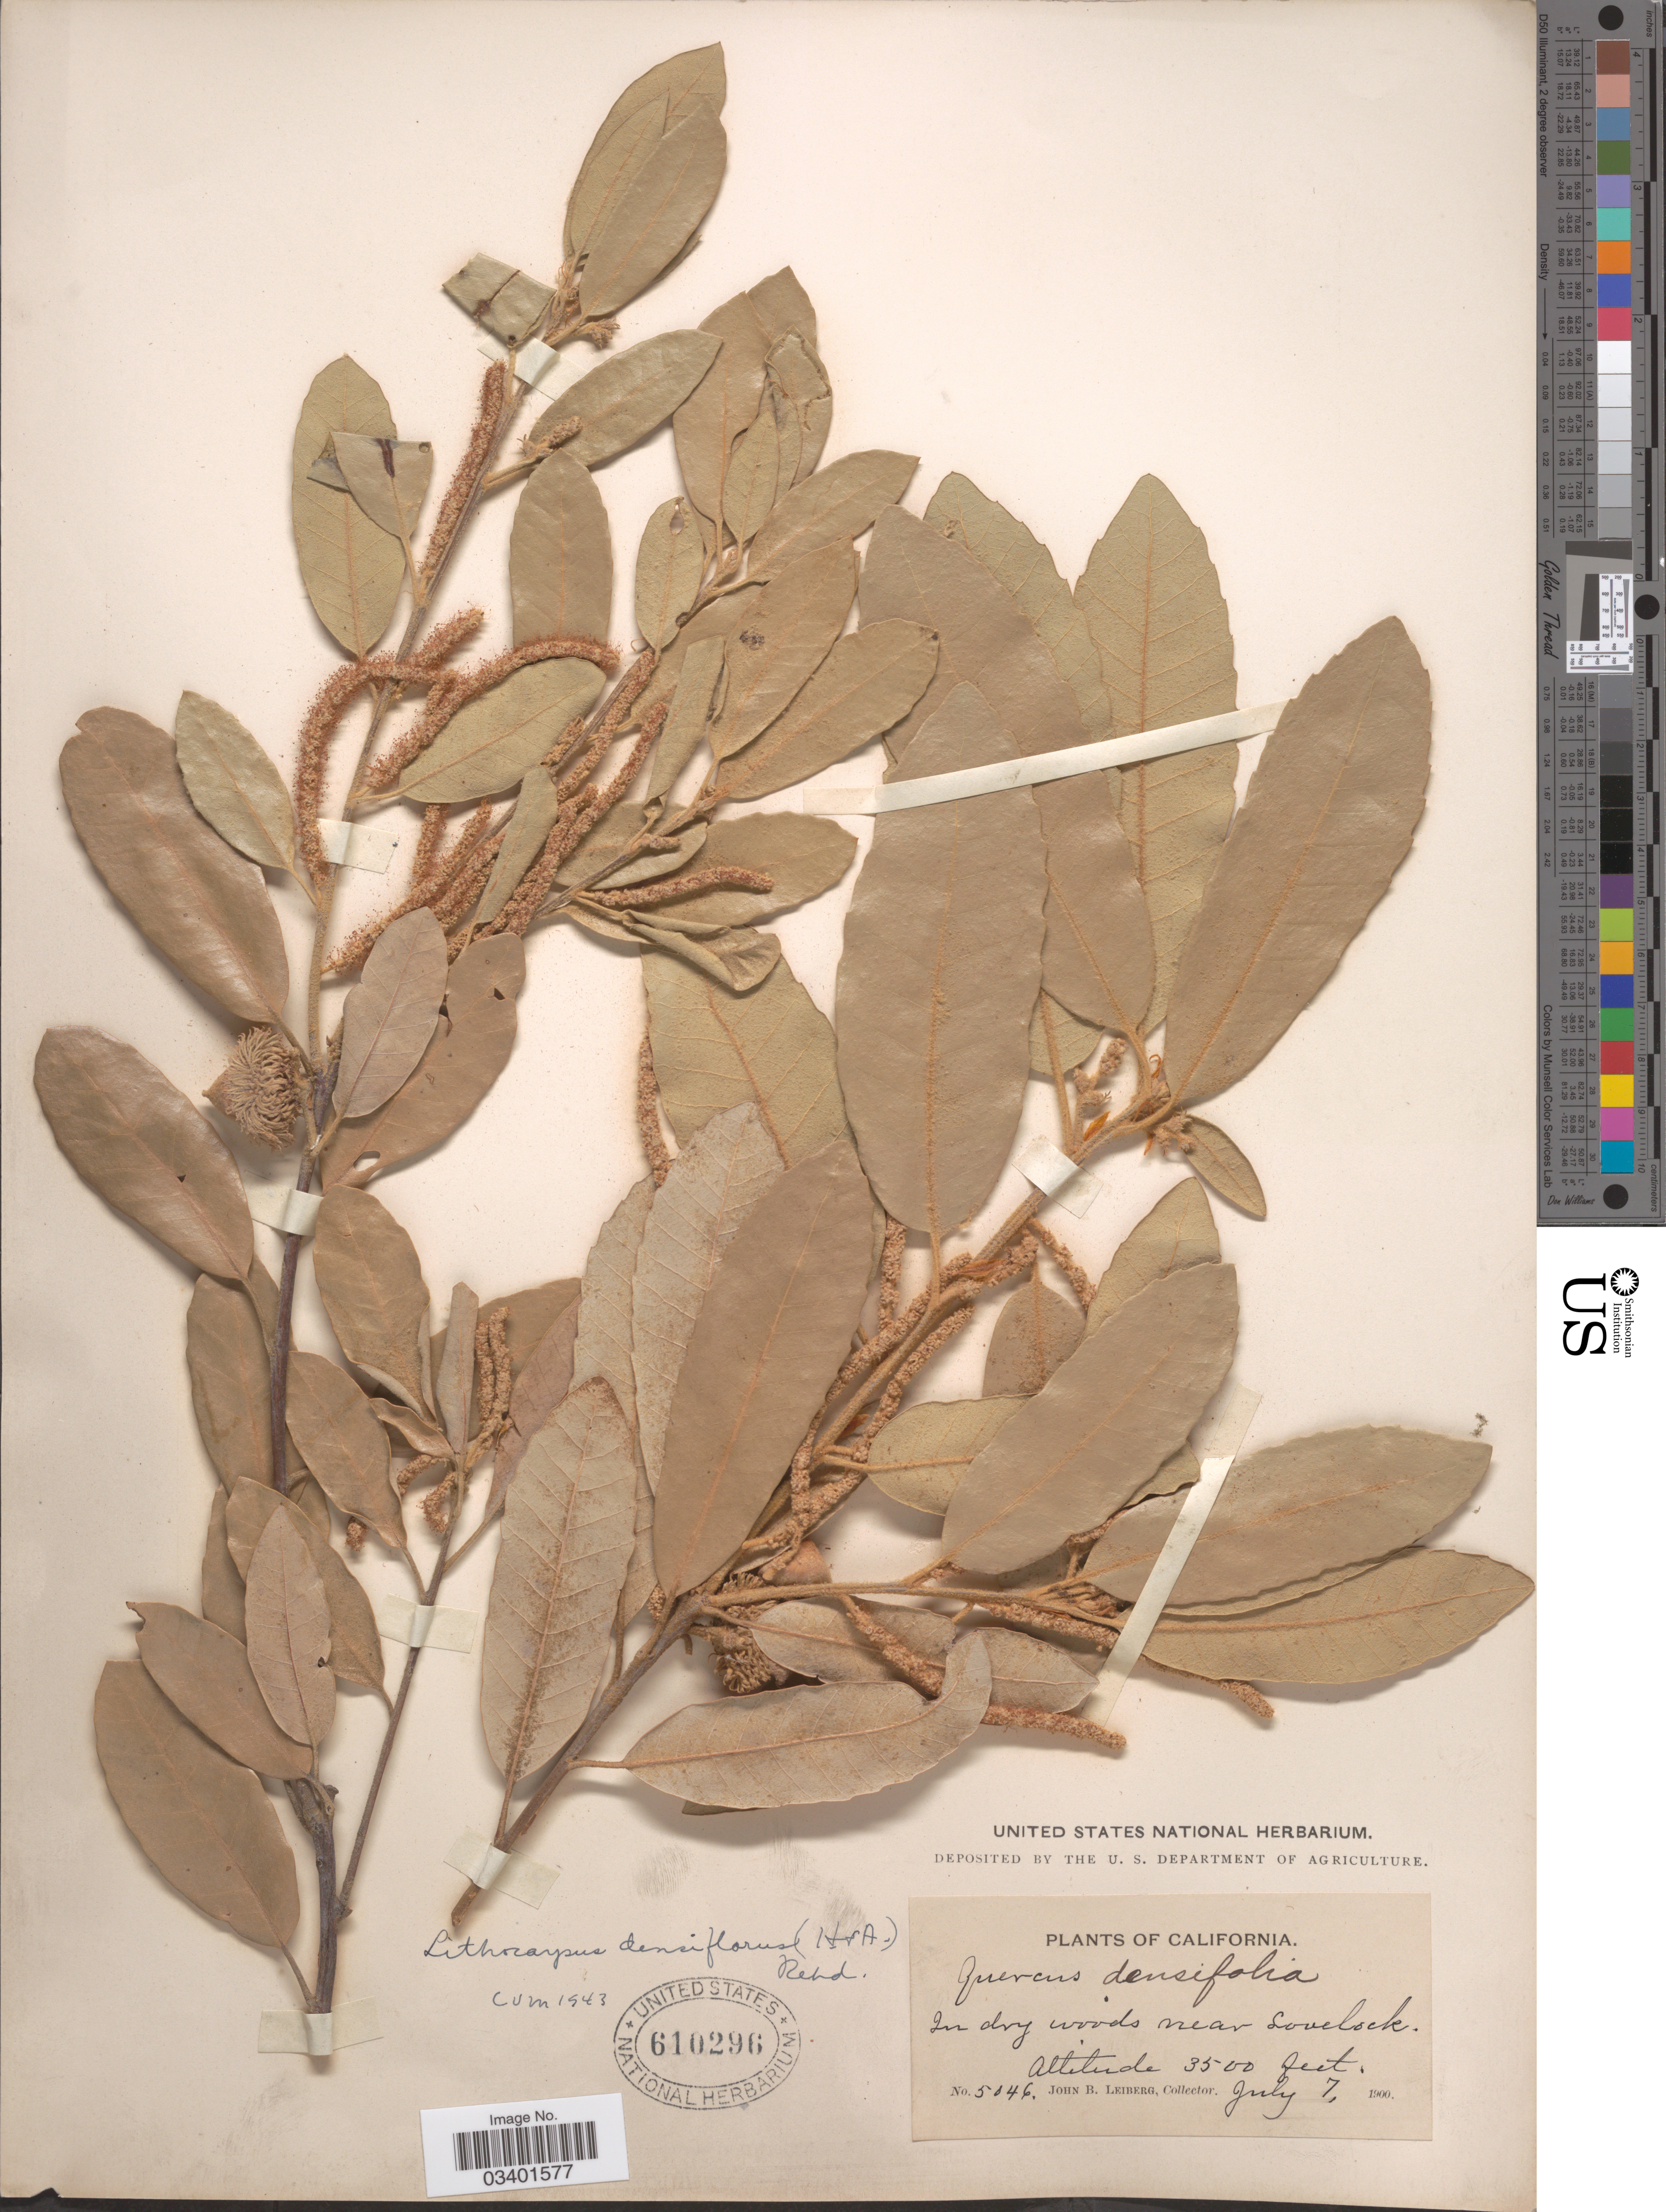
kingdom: Plantae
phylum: Tracheophyta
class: Magnoliopsida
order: Fagales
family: Fagaceae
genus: Notholithocarpus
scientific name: Notholithocarpus densiflorus var. densiflorus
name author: (Hook. & Arn.) P. S. Manos et al.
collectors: J. B. Leiberg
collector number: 5046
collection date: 1900-07-07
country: United States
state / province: California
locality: In dry woods near Lovelock.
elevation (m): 1067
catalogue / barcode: US 610296